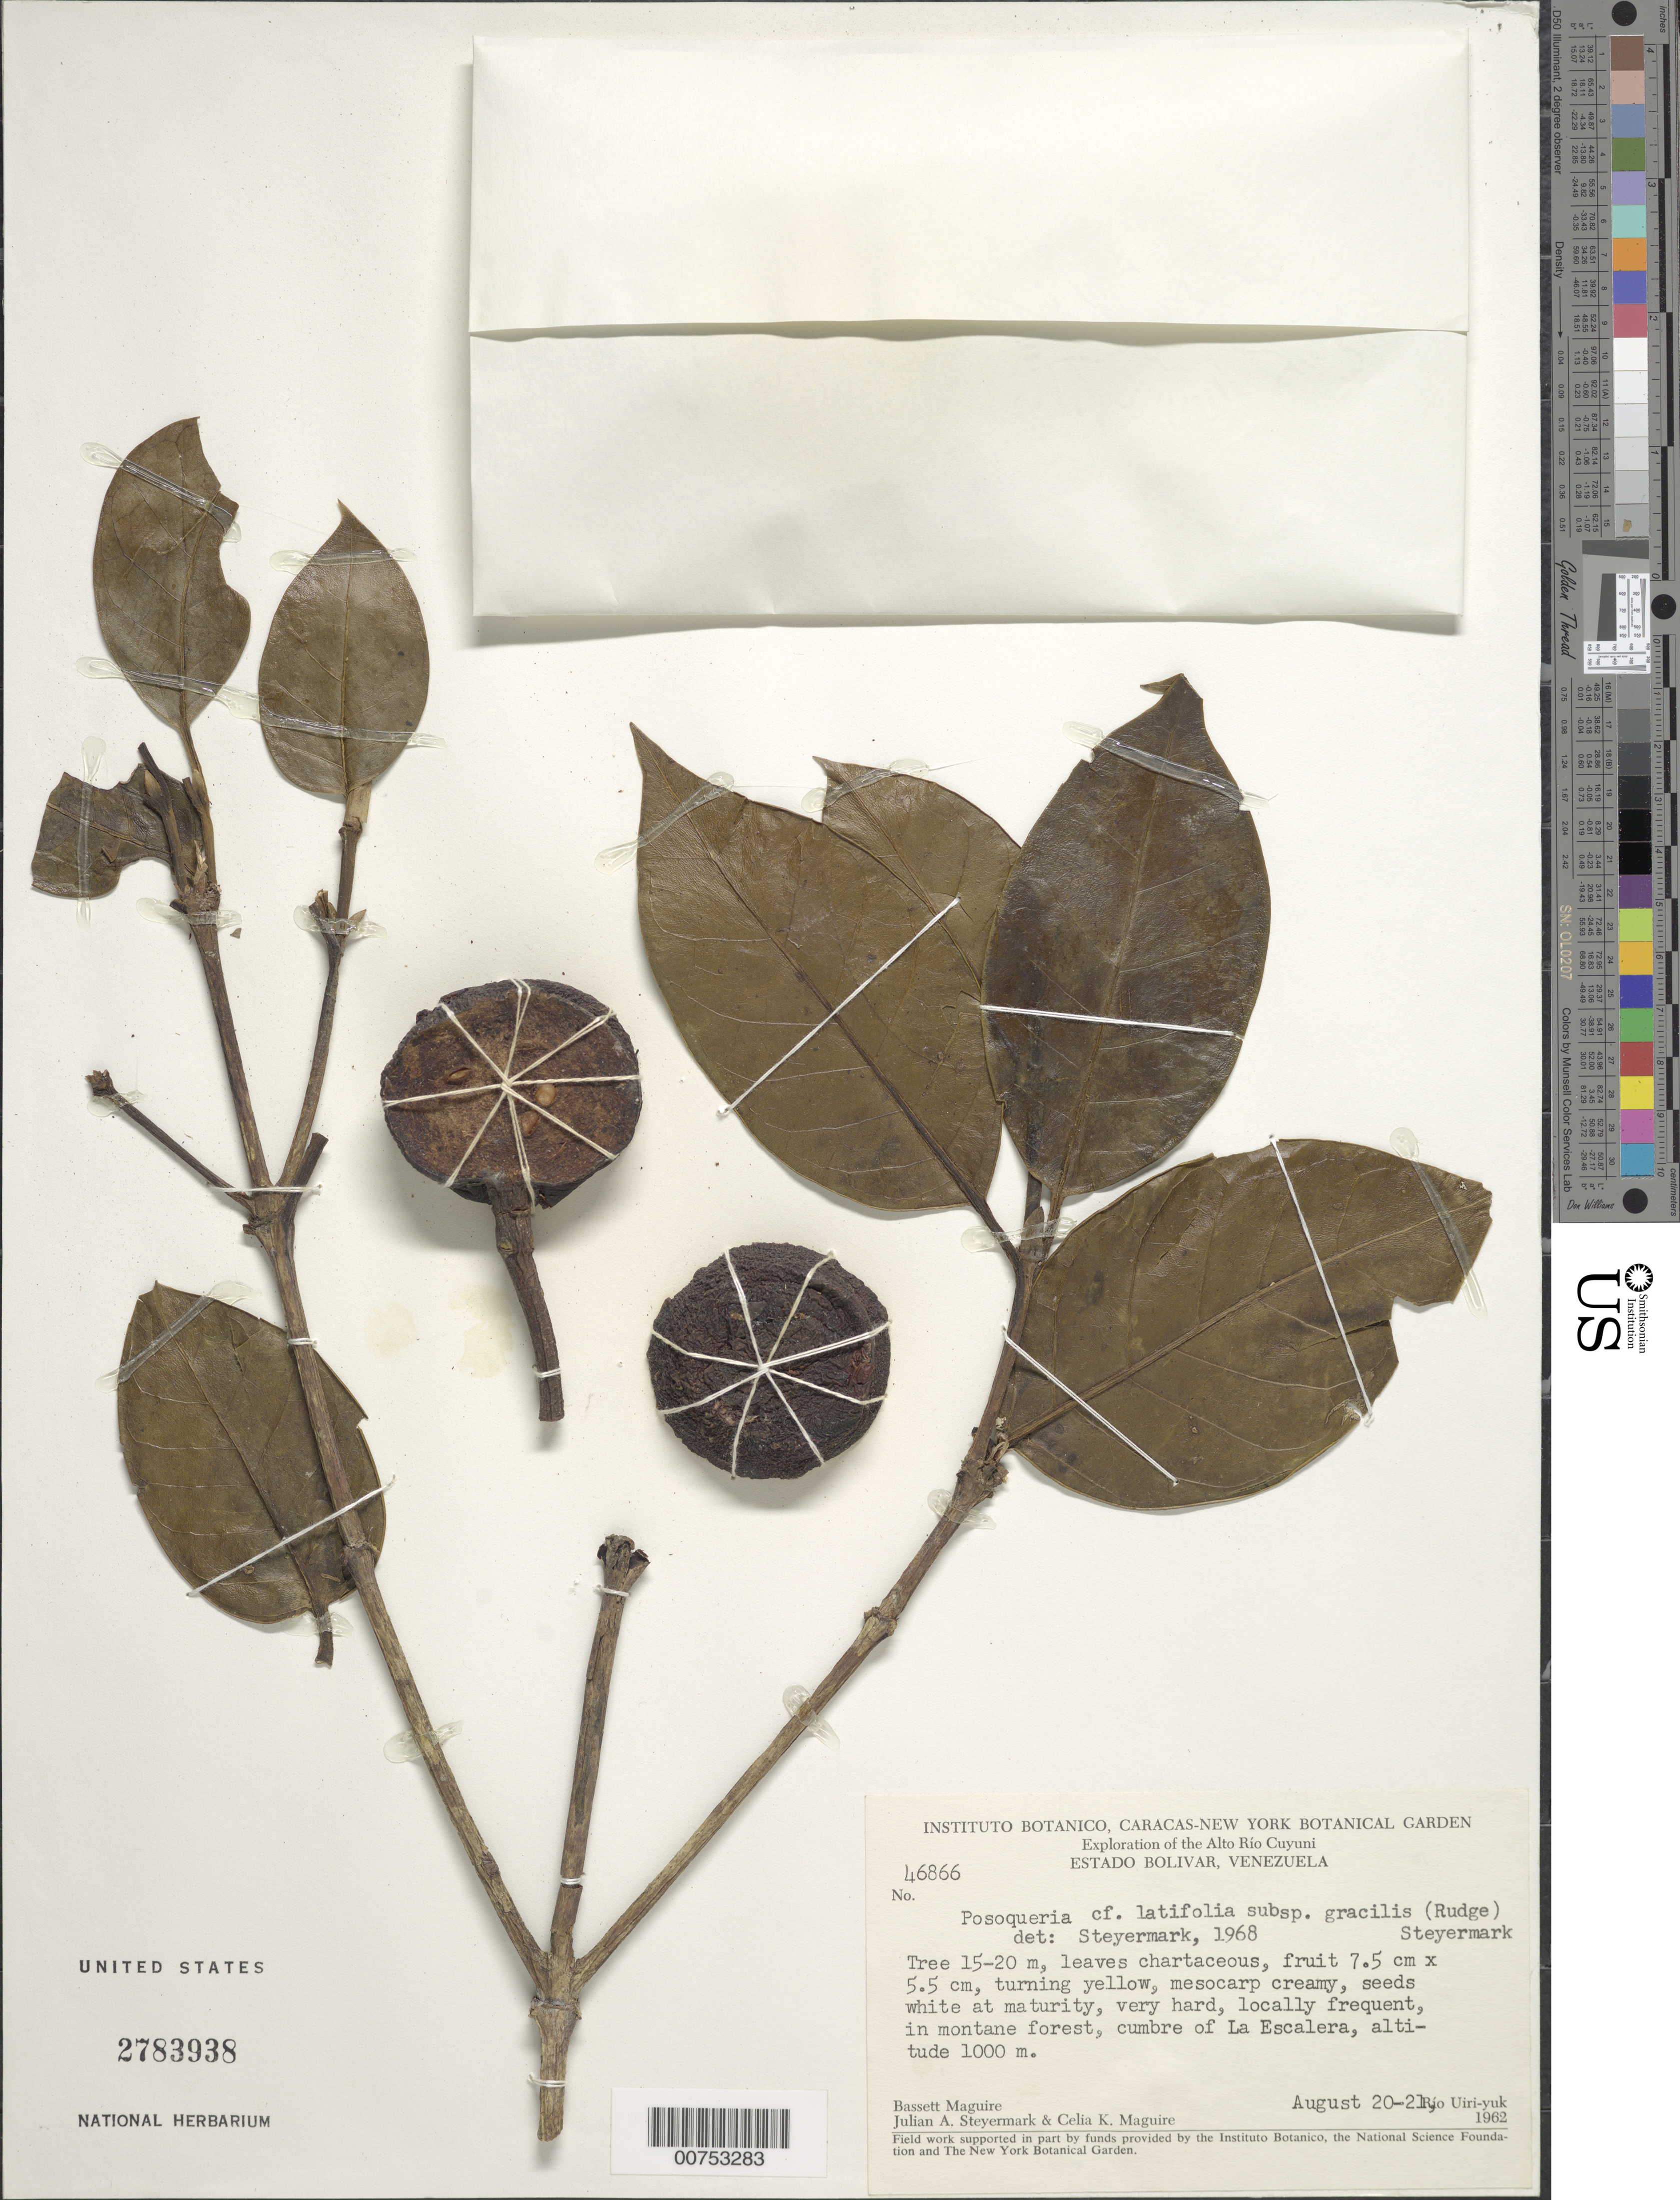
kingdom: Plantae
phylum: Tracheophyta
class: Magnoliopsida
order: Gentianales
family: Rubiaceae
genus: Posoqueria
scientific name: Posoqueria latifolia subsp. gracilis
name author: (Rudge) Steyerm.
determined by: Steyermark, Julian A., (VEN)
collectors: B. Maguire, C. K. Maguire & J. Steyermark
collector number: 46866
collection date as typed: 20-Aug-62 to 21-Aug-62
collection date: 1962-08-20/1962-08-21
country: Venezuela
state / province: Bolívar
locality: Alto Río Cuyuni, Río Uiri-yuk, La Escalera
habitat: Montane forest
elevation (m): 1000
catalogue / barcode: US 2783938